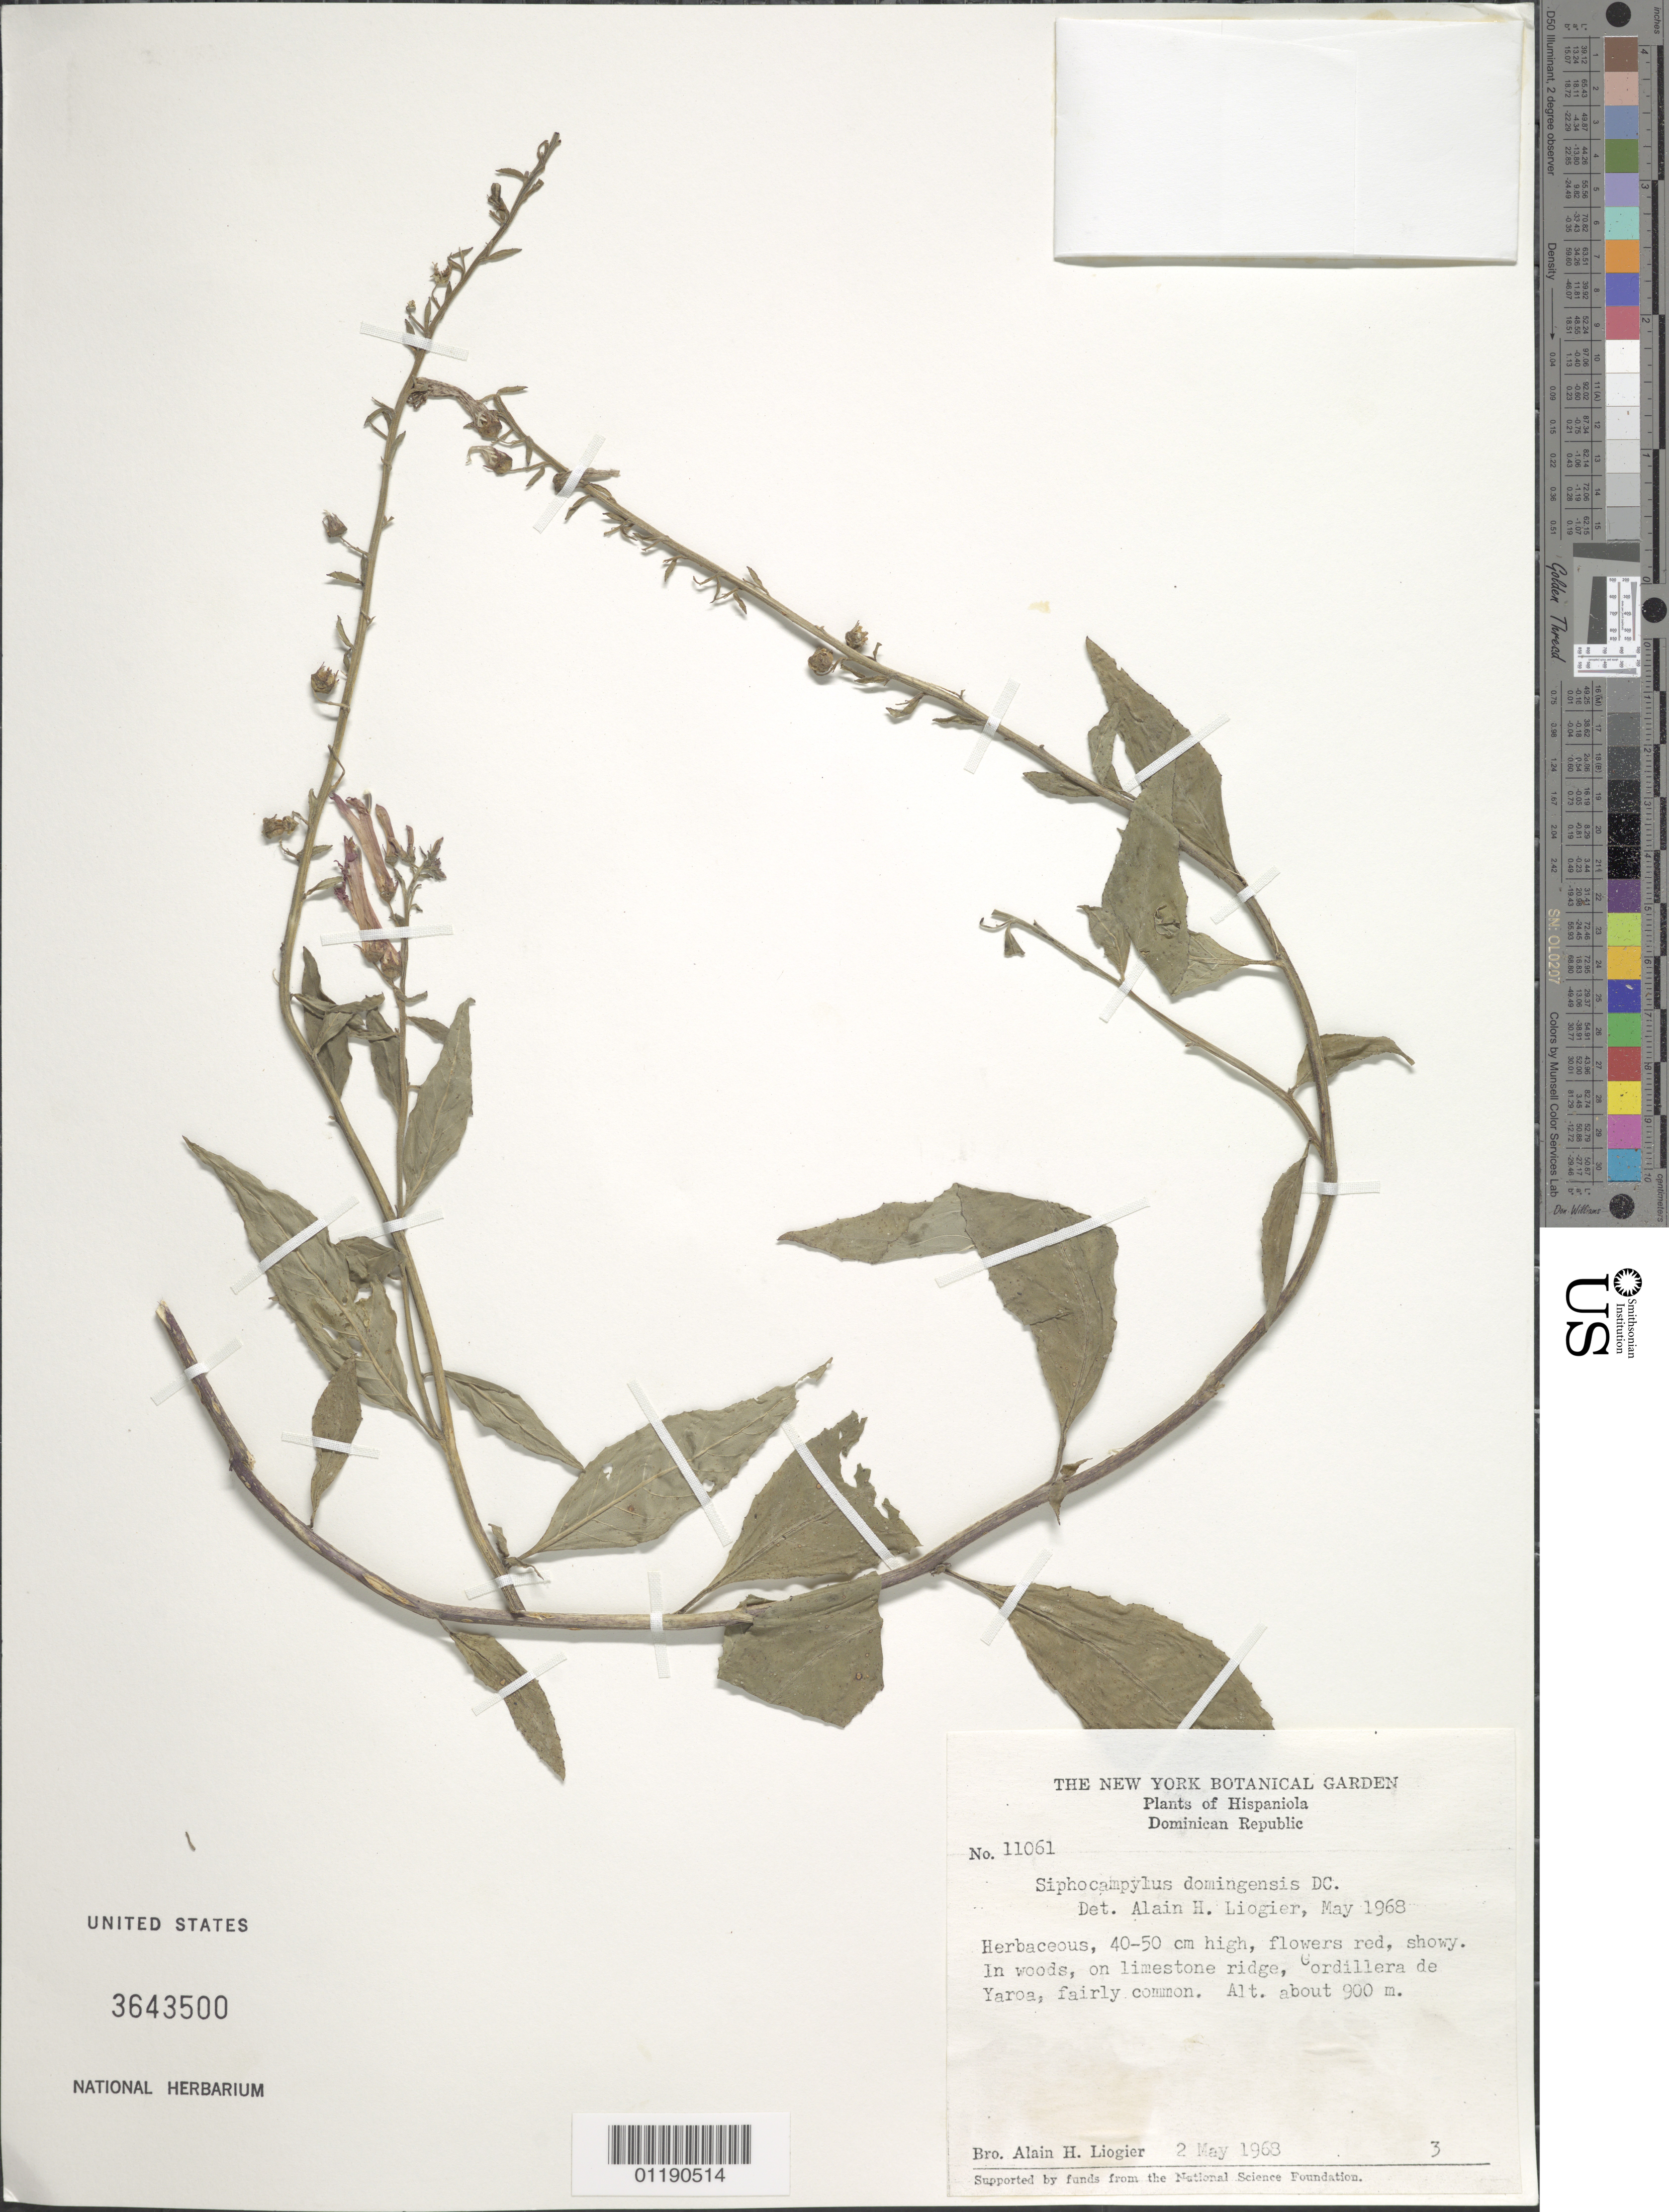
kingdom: Plantae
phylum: Tracheophyta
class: Magnoliopsida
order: Asterales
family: Campanulaceae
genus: Siphocampylus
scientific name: Siphocampylus domingensis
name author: A. DC.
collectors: A. H. Liogier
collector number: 11061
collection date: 1968-05-02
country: Dominican Republic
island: Hispaniola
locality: Cordillera de Yaroa.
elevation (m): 900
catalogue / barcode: US 3643500